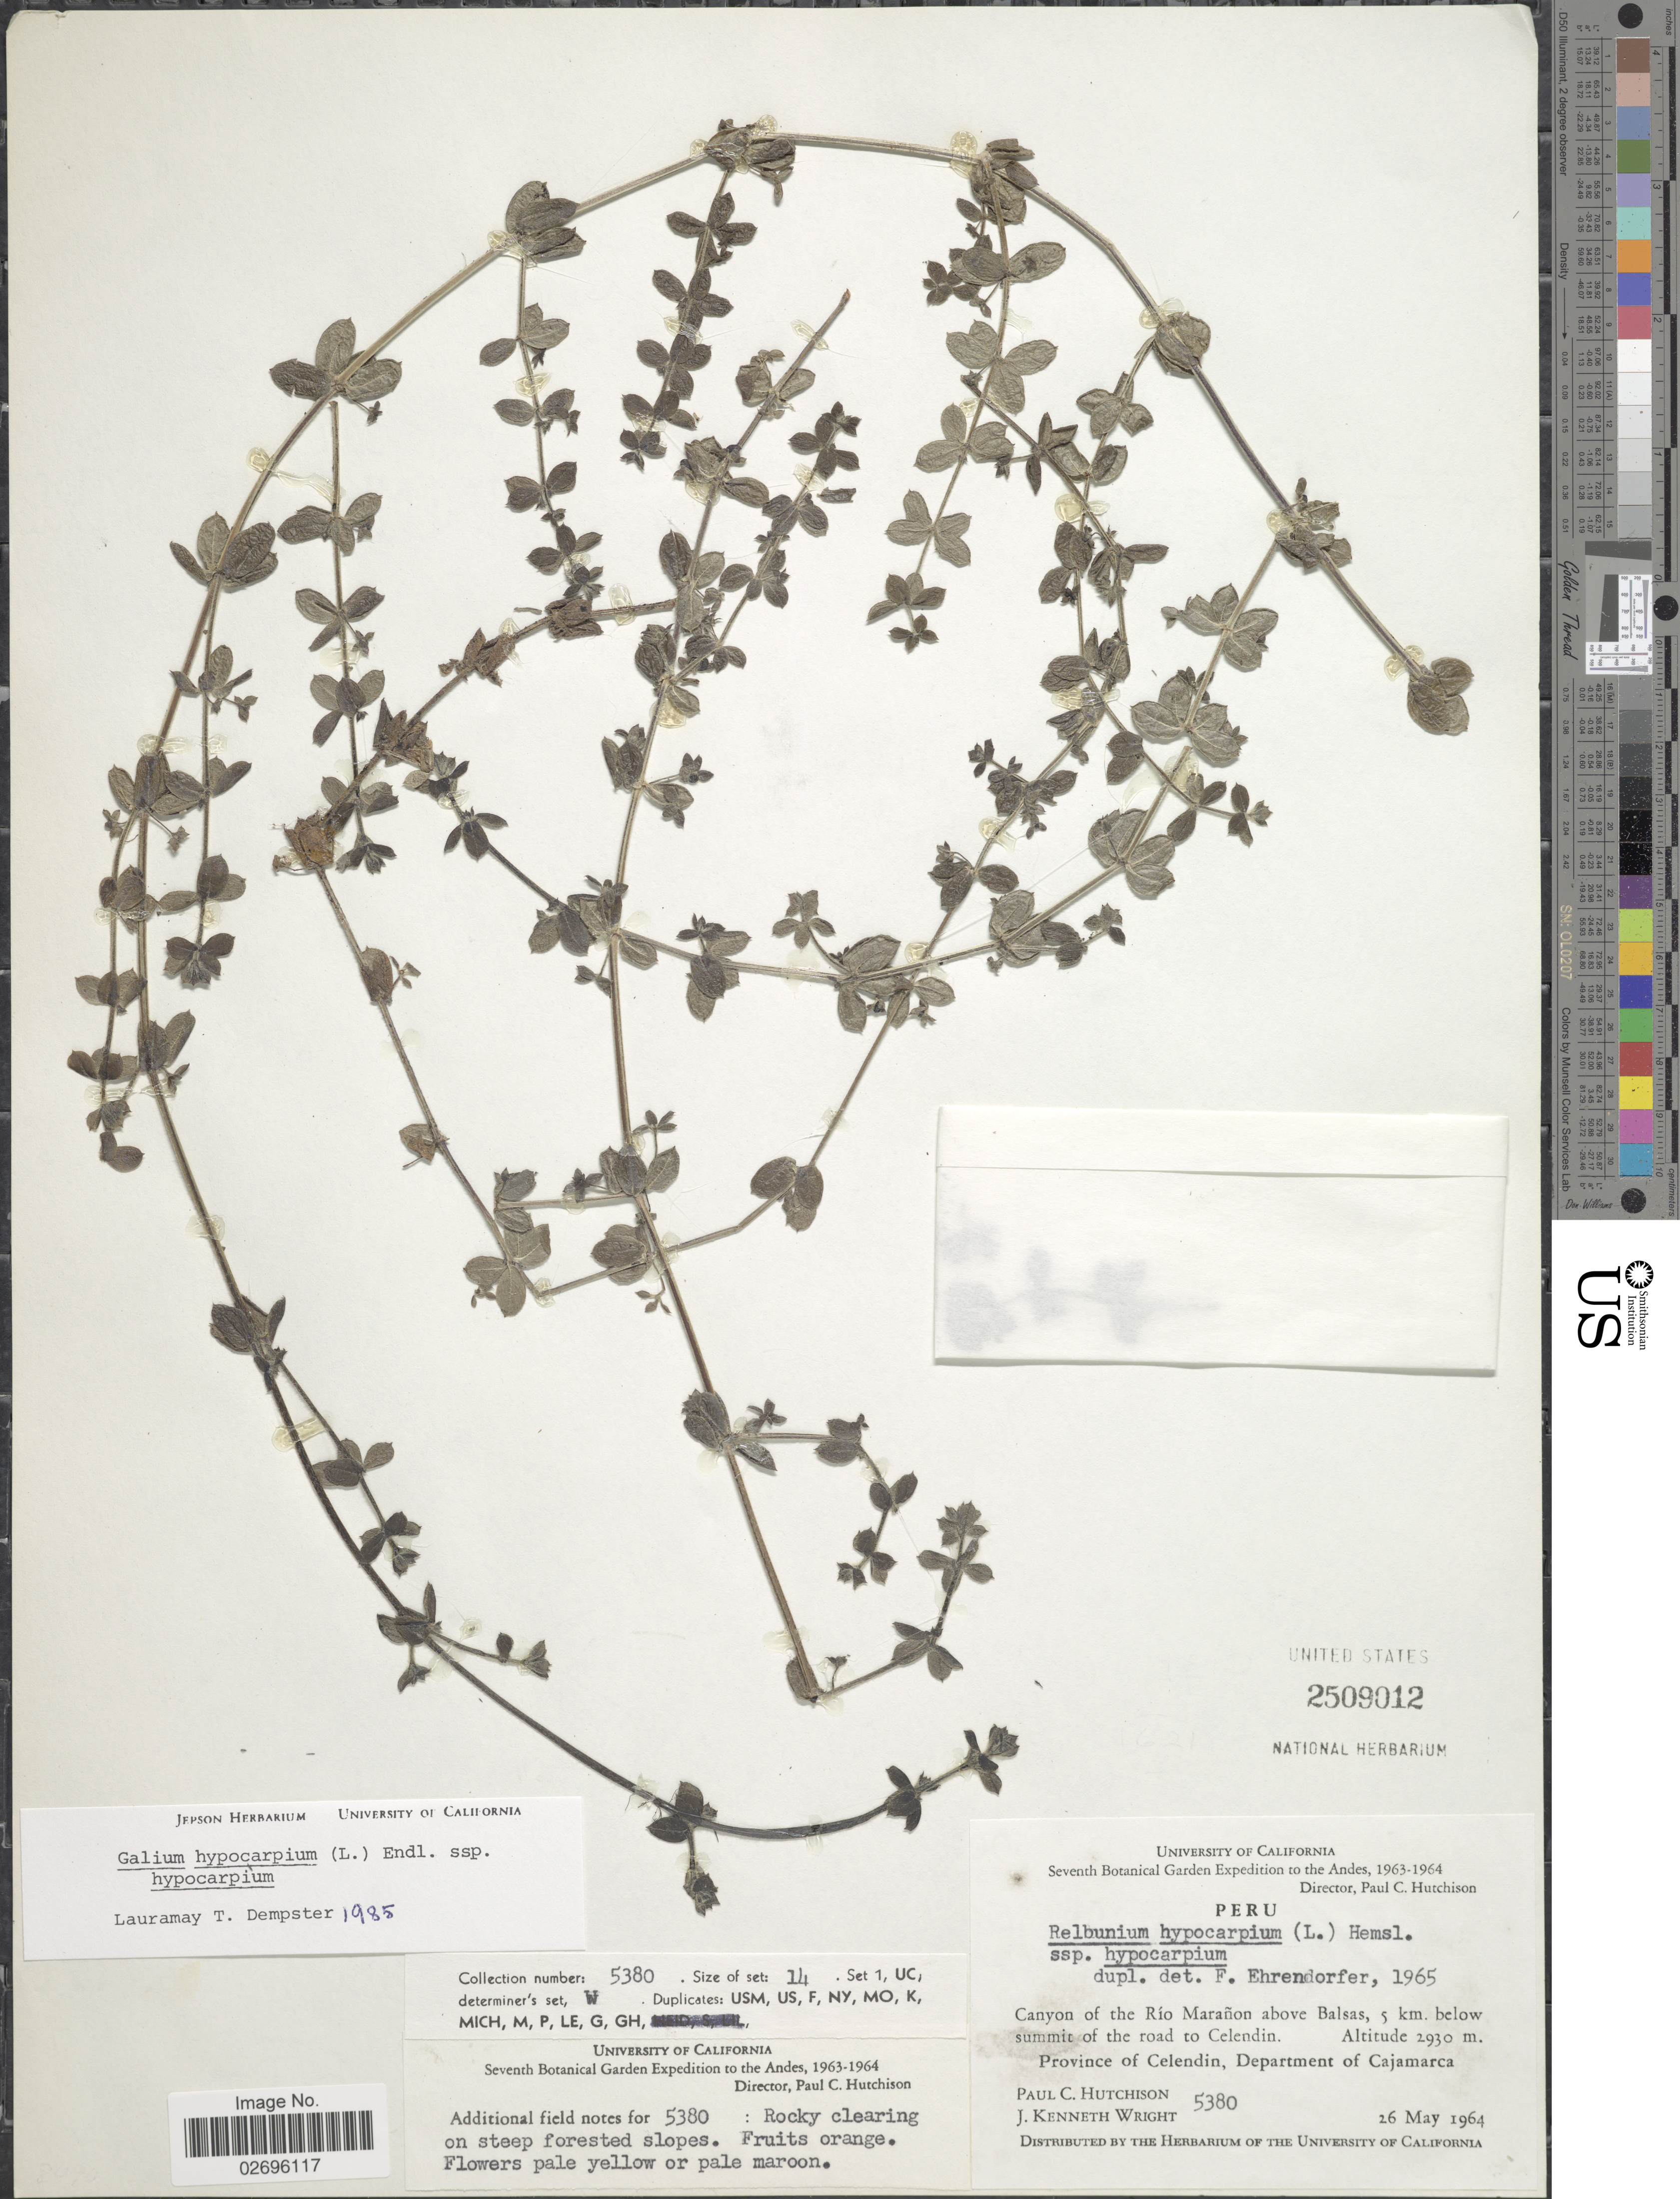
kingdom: Plantae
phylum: Tracheophyta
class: Magnoliopsida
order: Gentianales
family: Rubiaceae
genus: Galium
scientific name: Galium hypocarpium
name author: (L.) Endl. ex Griseb.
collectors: P. C. Hutchison & J. K. Wright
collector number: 5380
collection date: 1964-05-26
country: Peru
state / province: Cajamarca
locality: Canyon of the Río Marañon above Balsas, 5 km. below summit of the road to Celendin. Province of Celendin, Department of Cajamarca.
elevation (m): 2930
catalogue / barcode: US 2509012